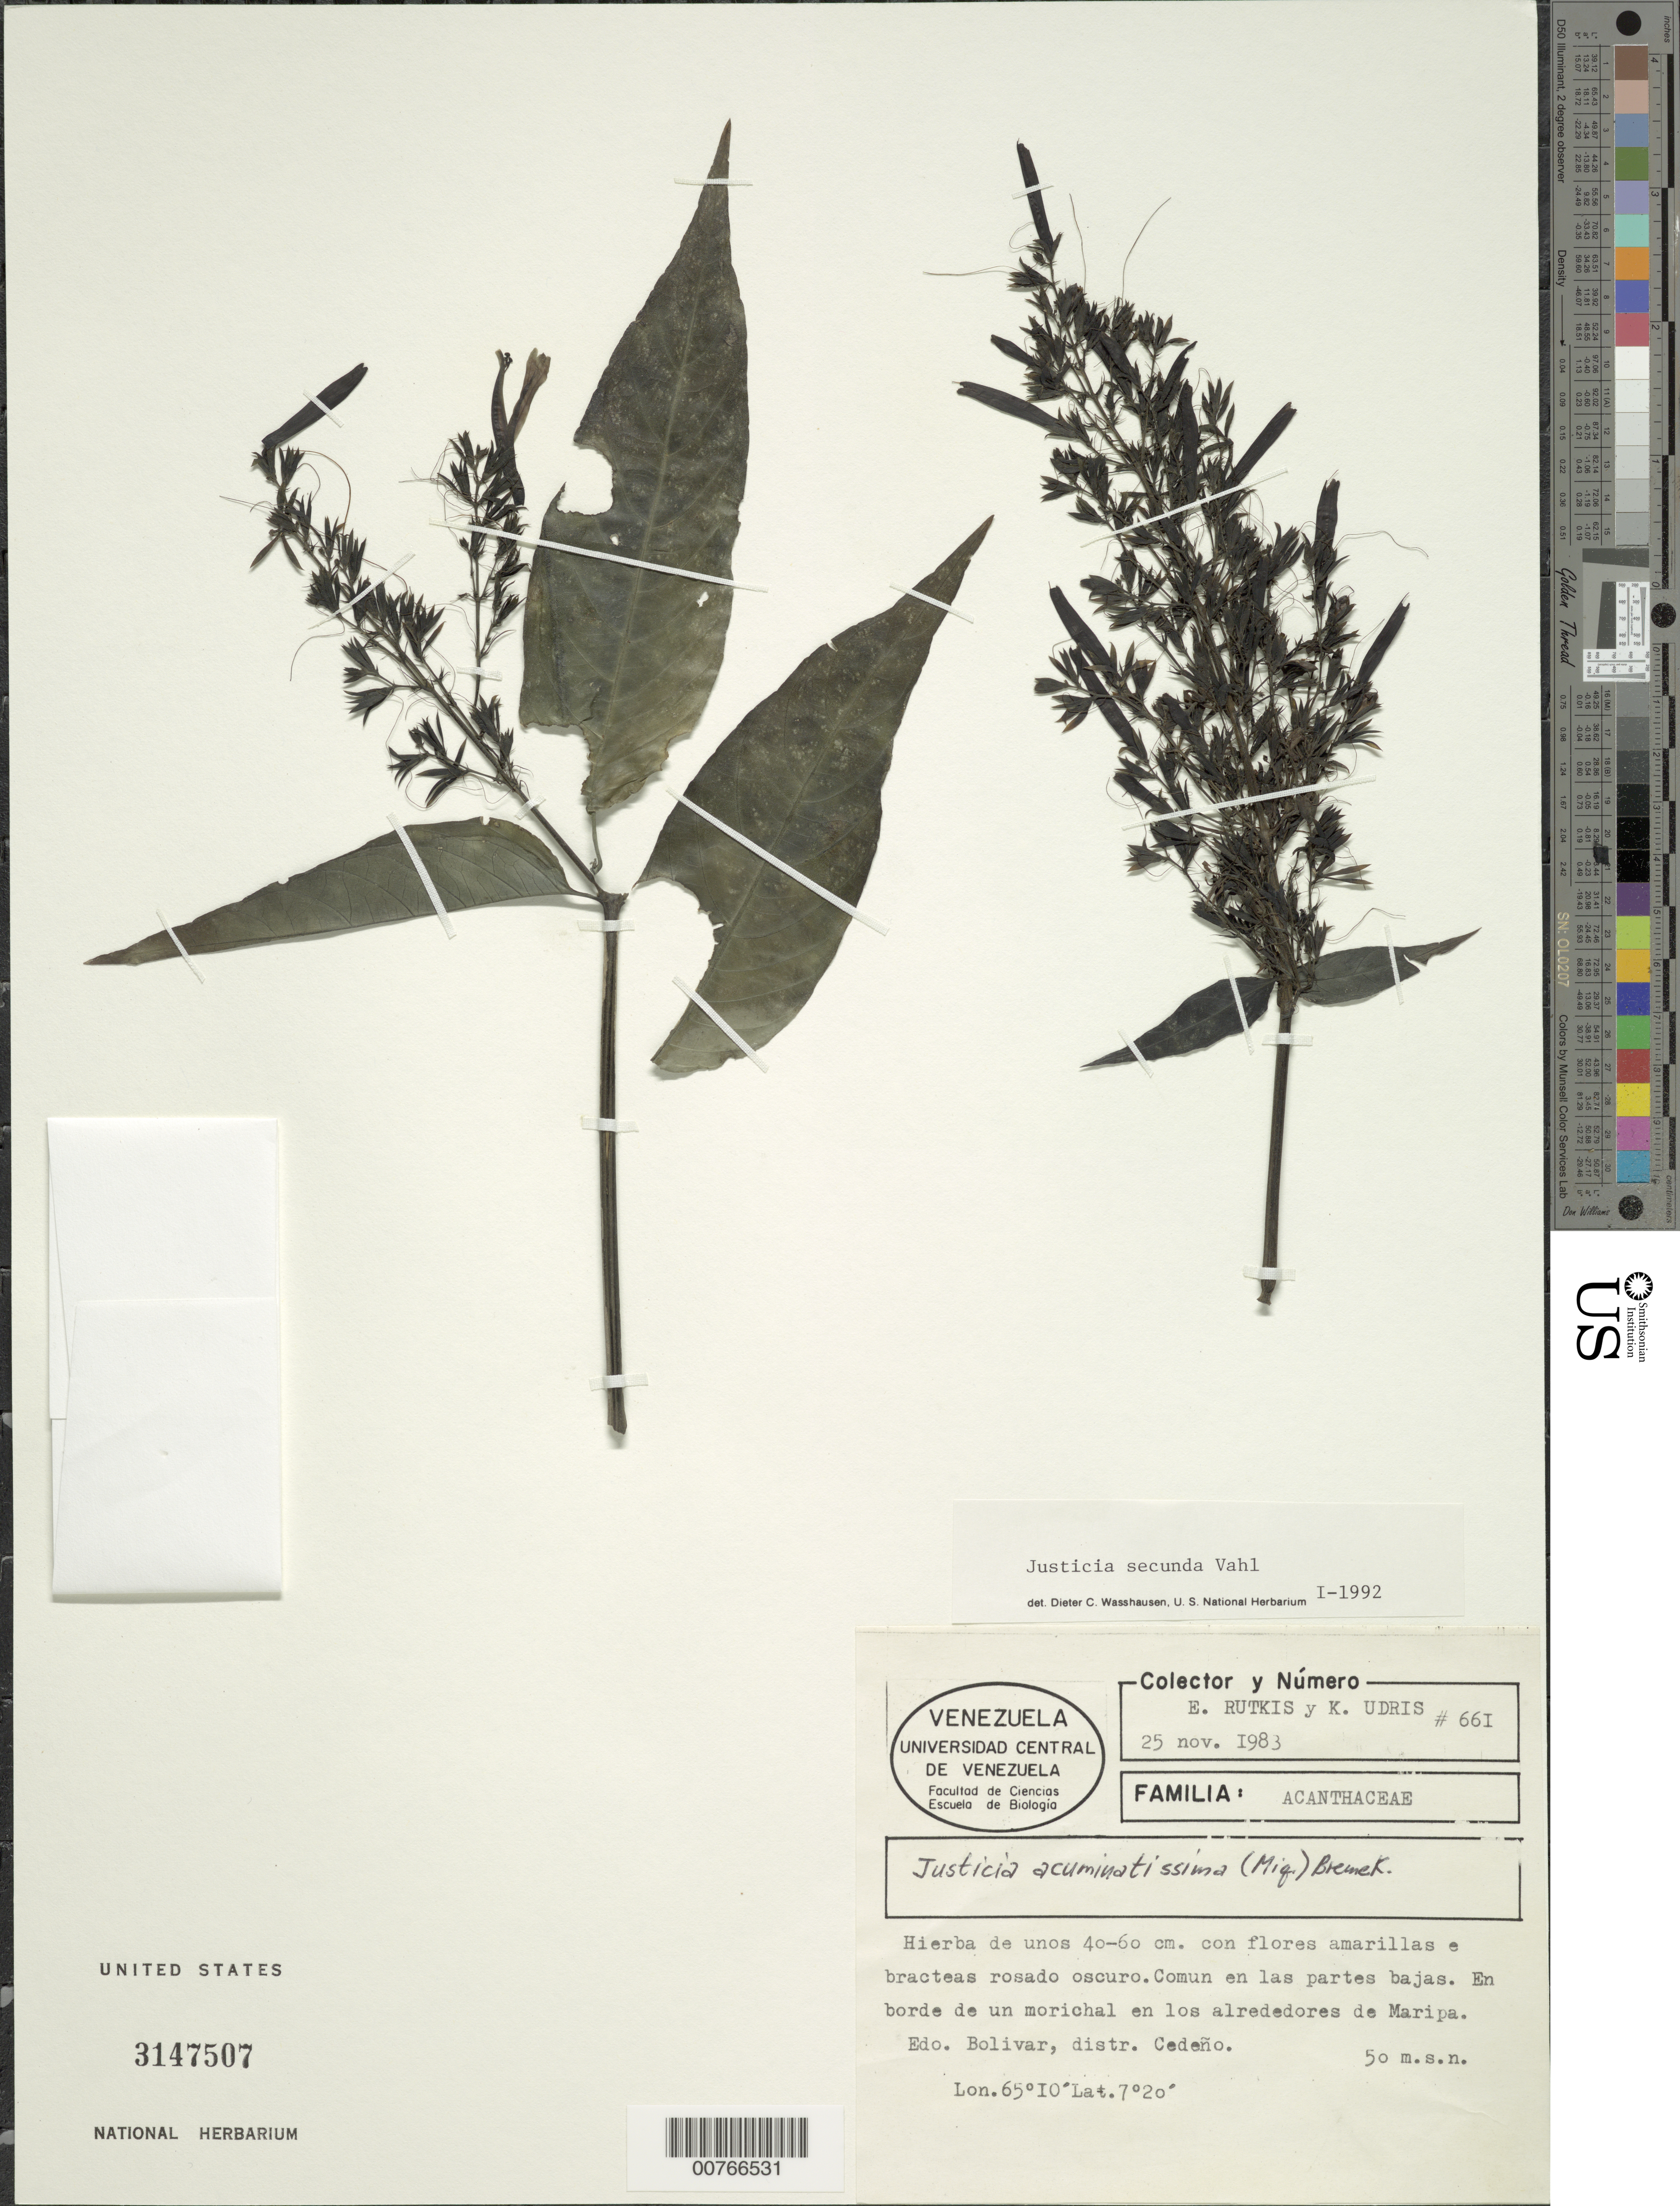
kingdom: Plantae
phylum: Tracheophyta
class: Magnoliopsida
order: Lamiales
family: Acanthaceae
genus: Justicia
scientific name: Justicia secunda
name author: Vahl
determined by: Wasshausen, Dieter C., (BOT), Smithsonian Institution - National Museum of Natural History (UNITED STATES)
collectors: E. Rutkis & K. Udris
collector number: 66 I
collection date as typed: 25-Nov-83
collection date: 1983-11-25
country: Venezuela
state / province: Bolívar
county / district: Cedeño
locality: Maripa, alrededores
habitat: Borde de un morichal; en las partes bajas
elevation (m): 50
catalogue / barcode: US 3147507